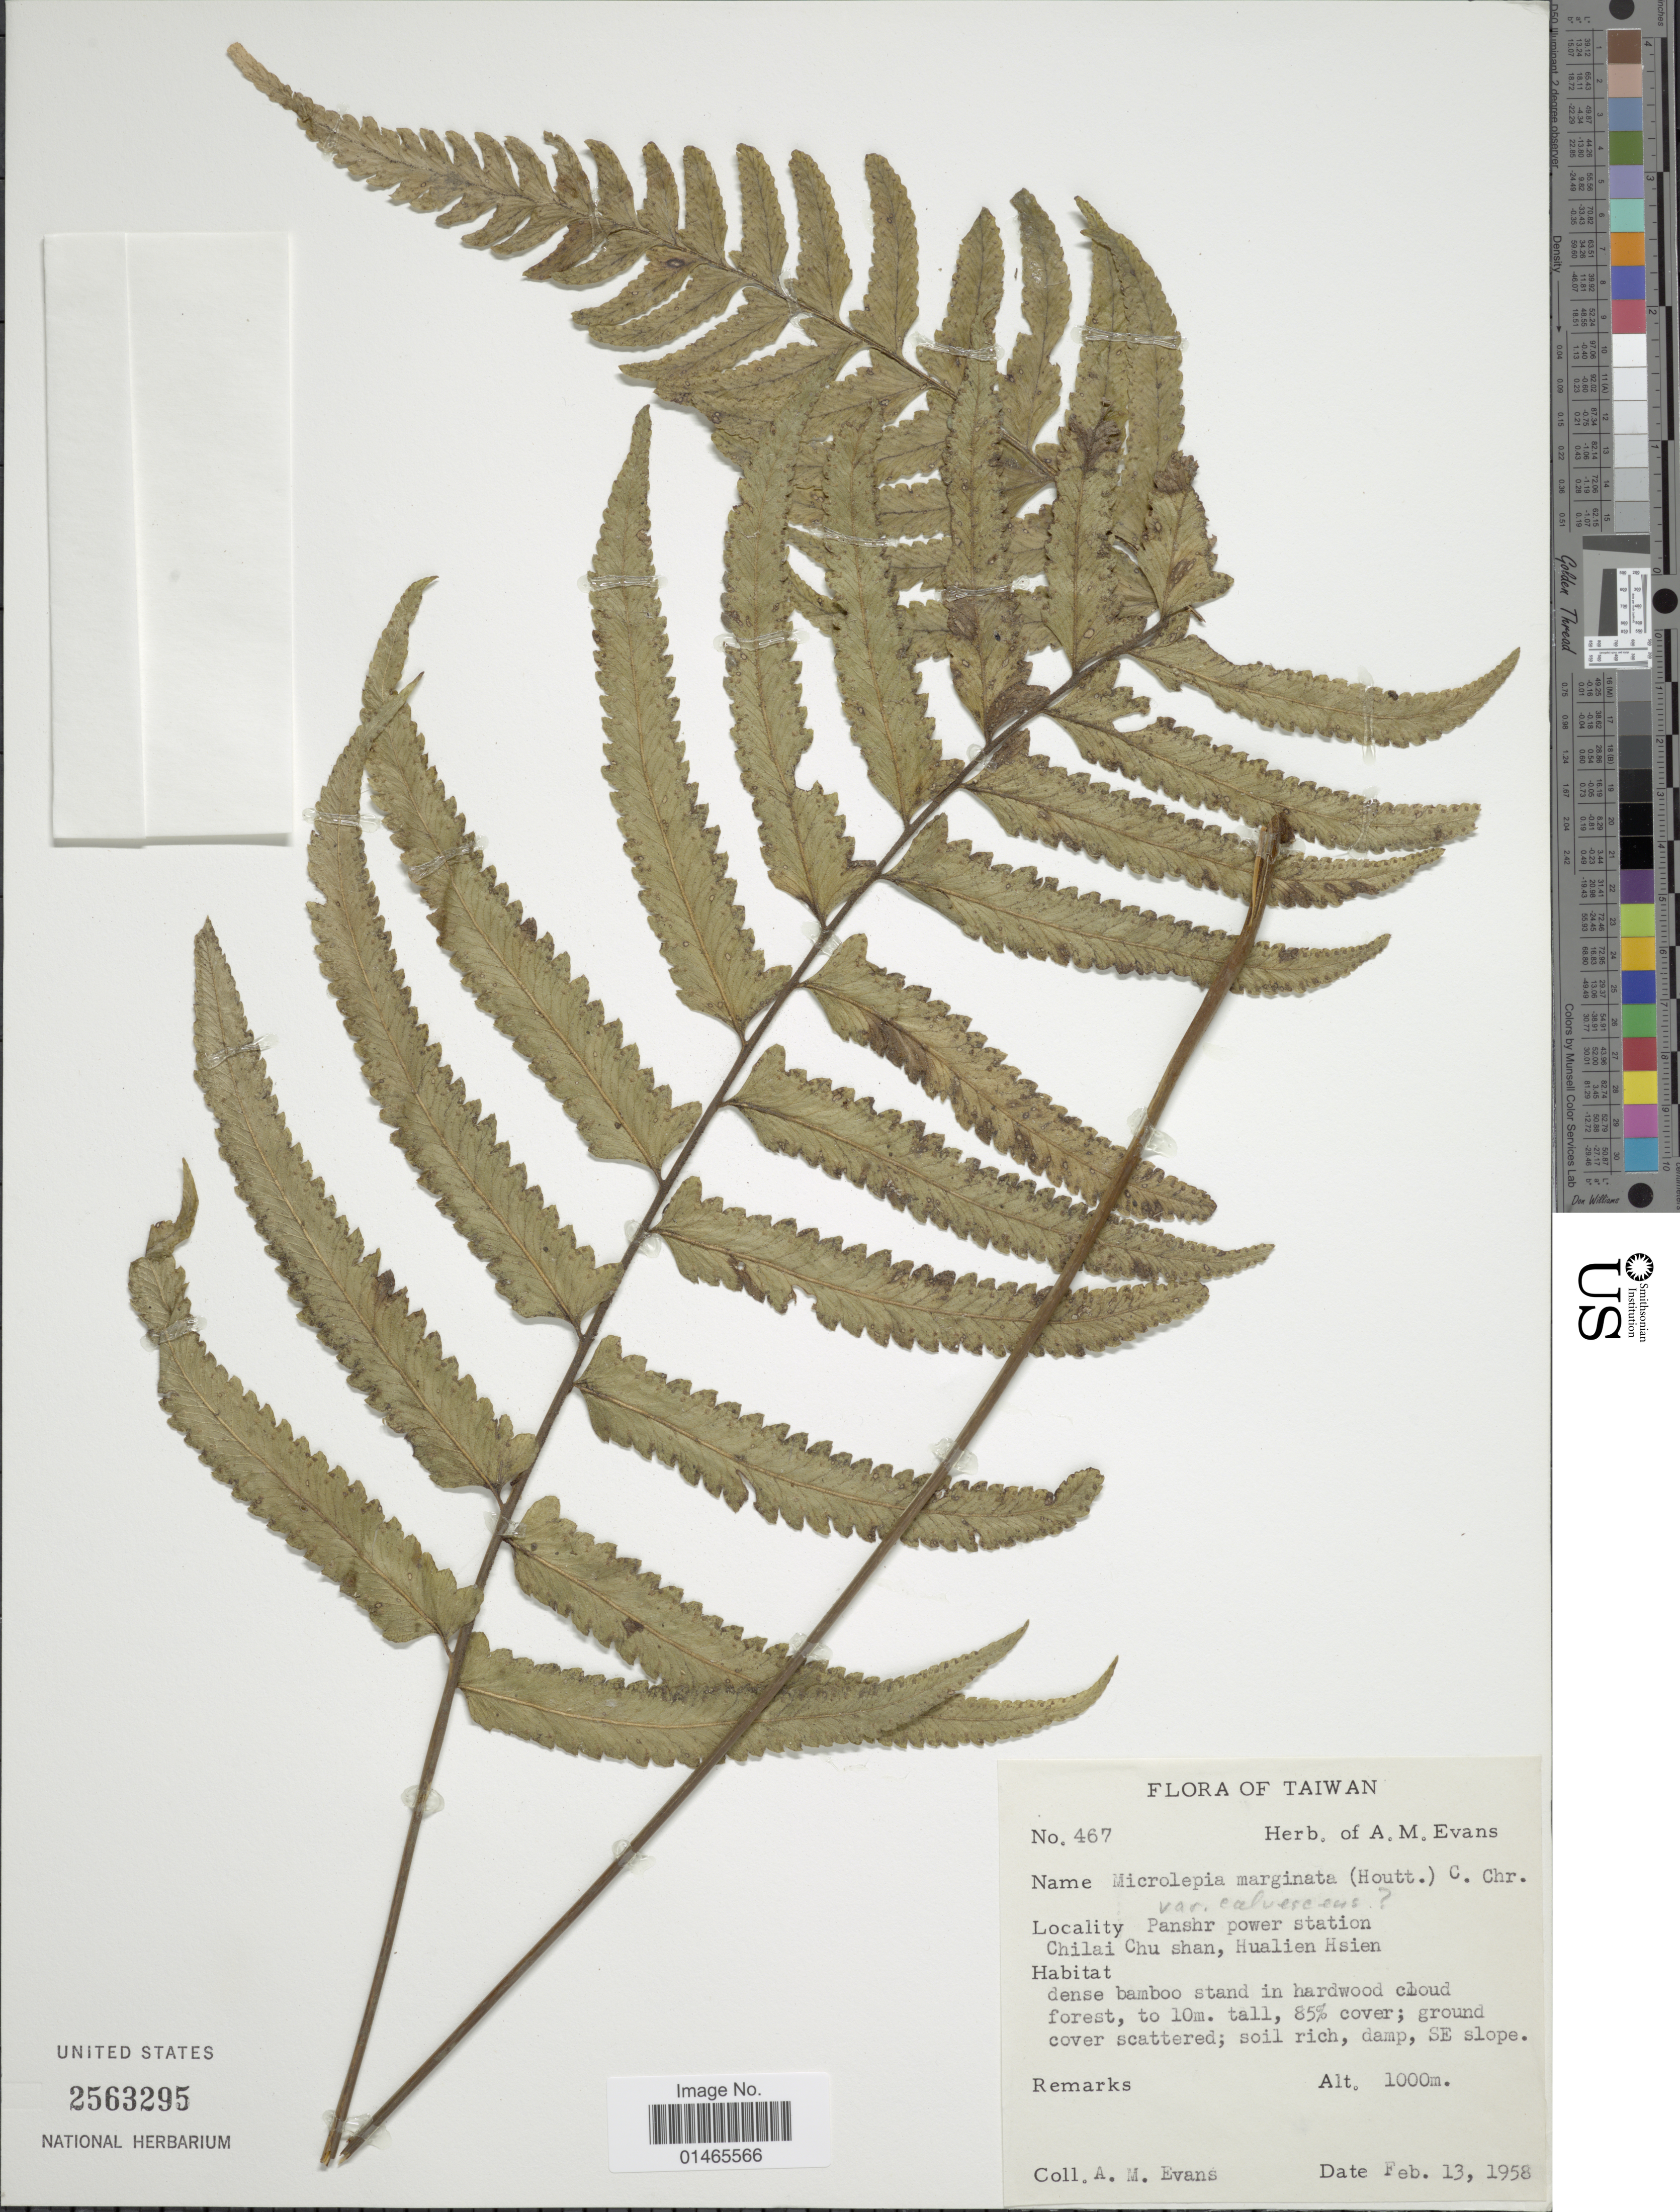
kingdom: Plantae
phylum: Tracheophyta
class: Polypodiopsida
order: Polypodiales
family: Dennstaedtiaceae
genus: Microlepia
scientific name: Microlepia marginata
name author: (Houtt.) C. Chr.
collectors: A. M. Evans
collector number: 467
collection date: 1958-02-13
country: Taiwan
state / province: Hualien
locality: Panshr power station, Chilai Chu shan, Hualien Hsien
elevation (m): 1000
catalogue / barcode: US 2563295